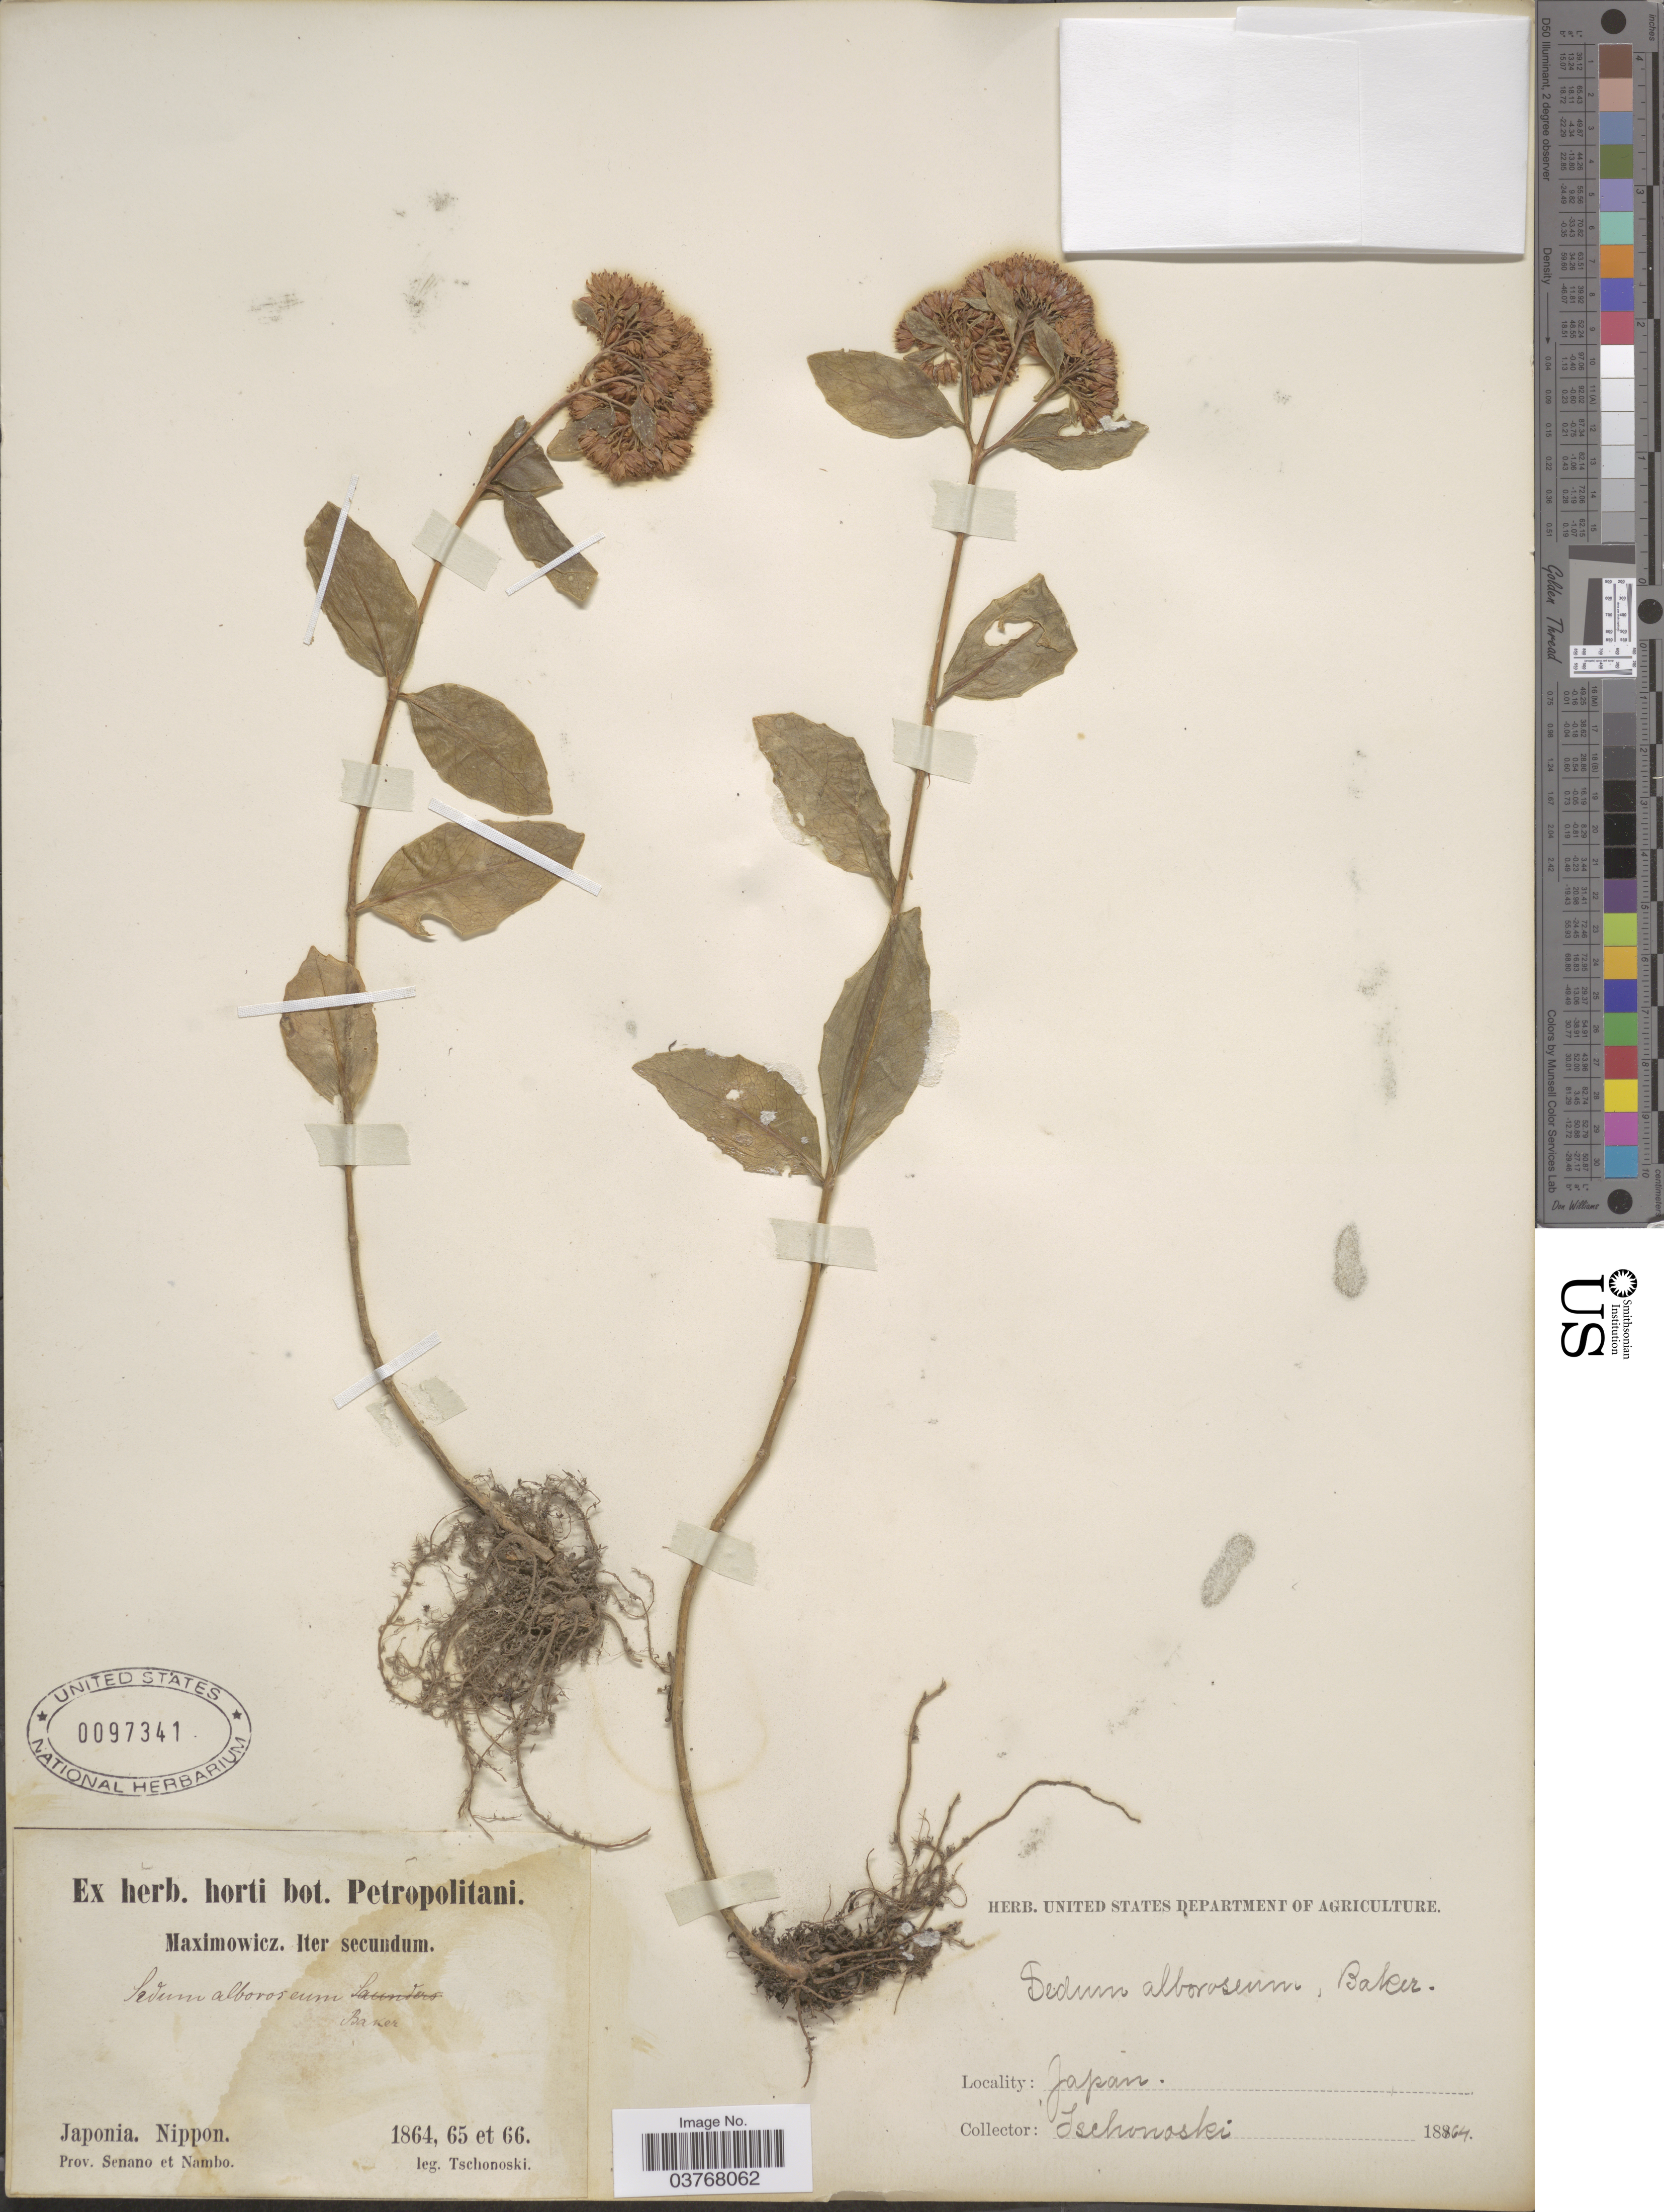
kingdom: Plantae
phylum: Tracheophyta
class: Magnoliopsida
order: Saxifragales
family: Crassulaceae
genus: Hylotelephium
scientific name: Hylotelephium erythrostictum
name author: (Miquel) H. Ohba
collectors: Maximowicz, --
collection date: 1864/1866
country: Japan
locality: Nippon. Prov. Senano et Nambo.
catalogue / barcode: US 97341